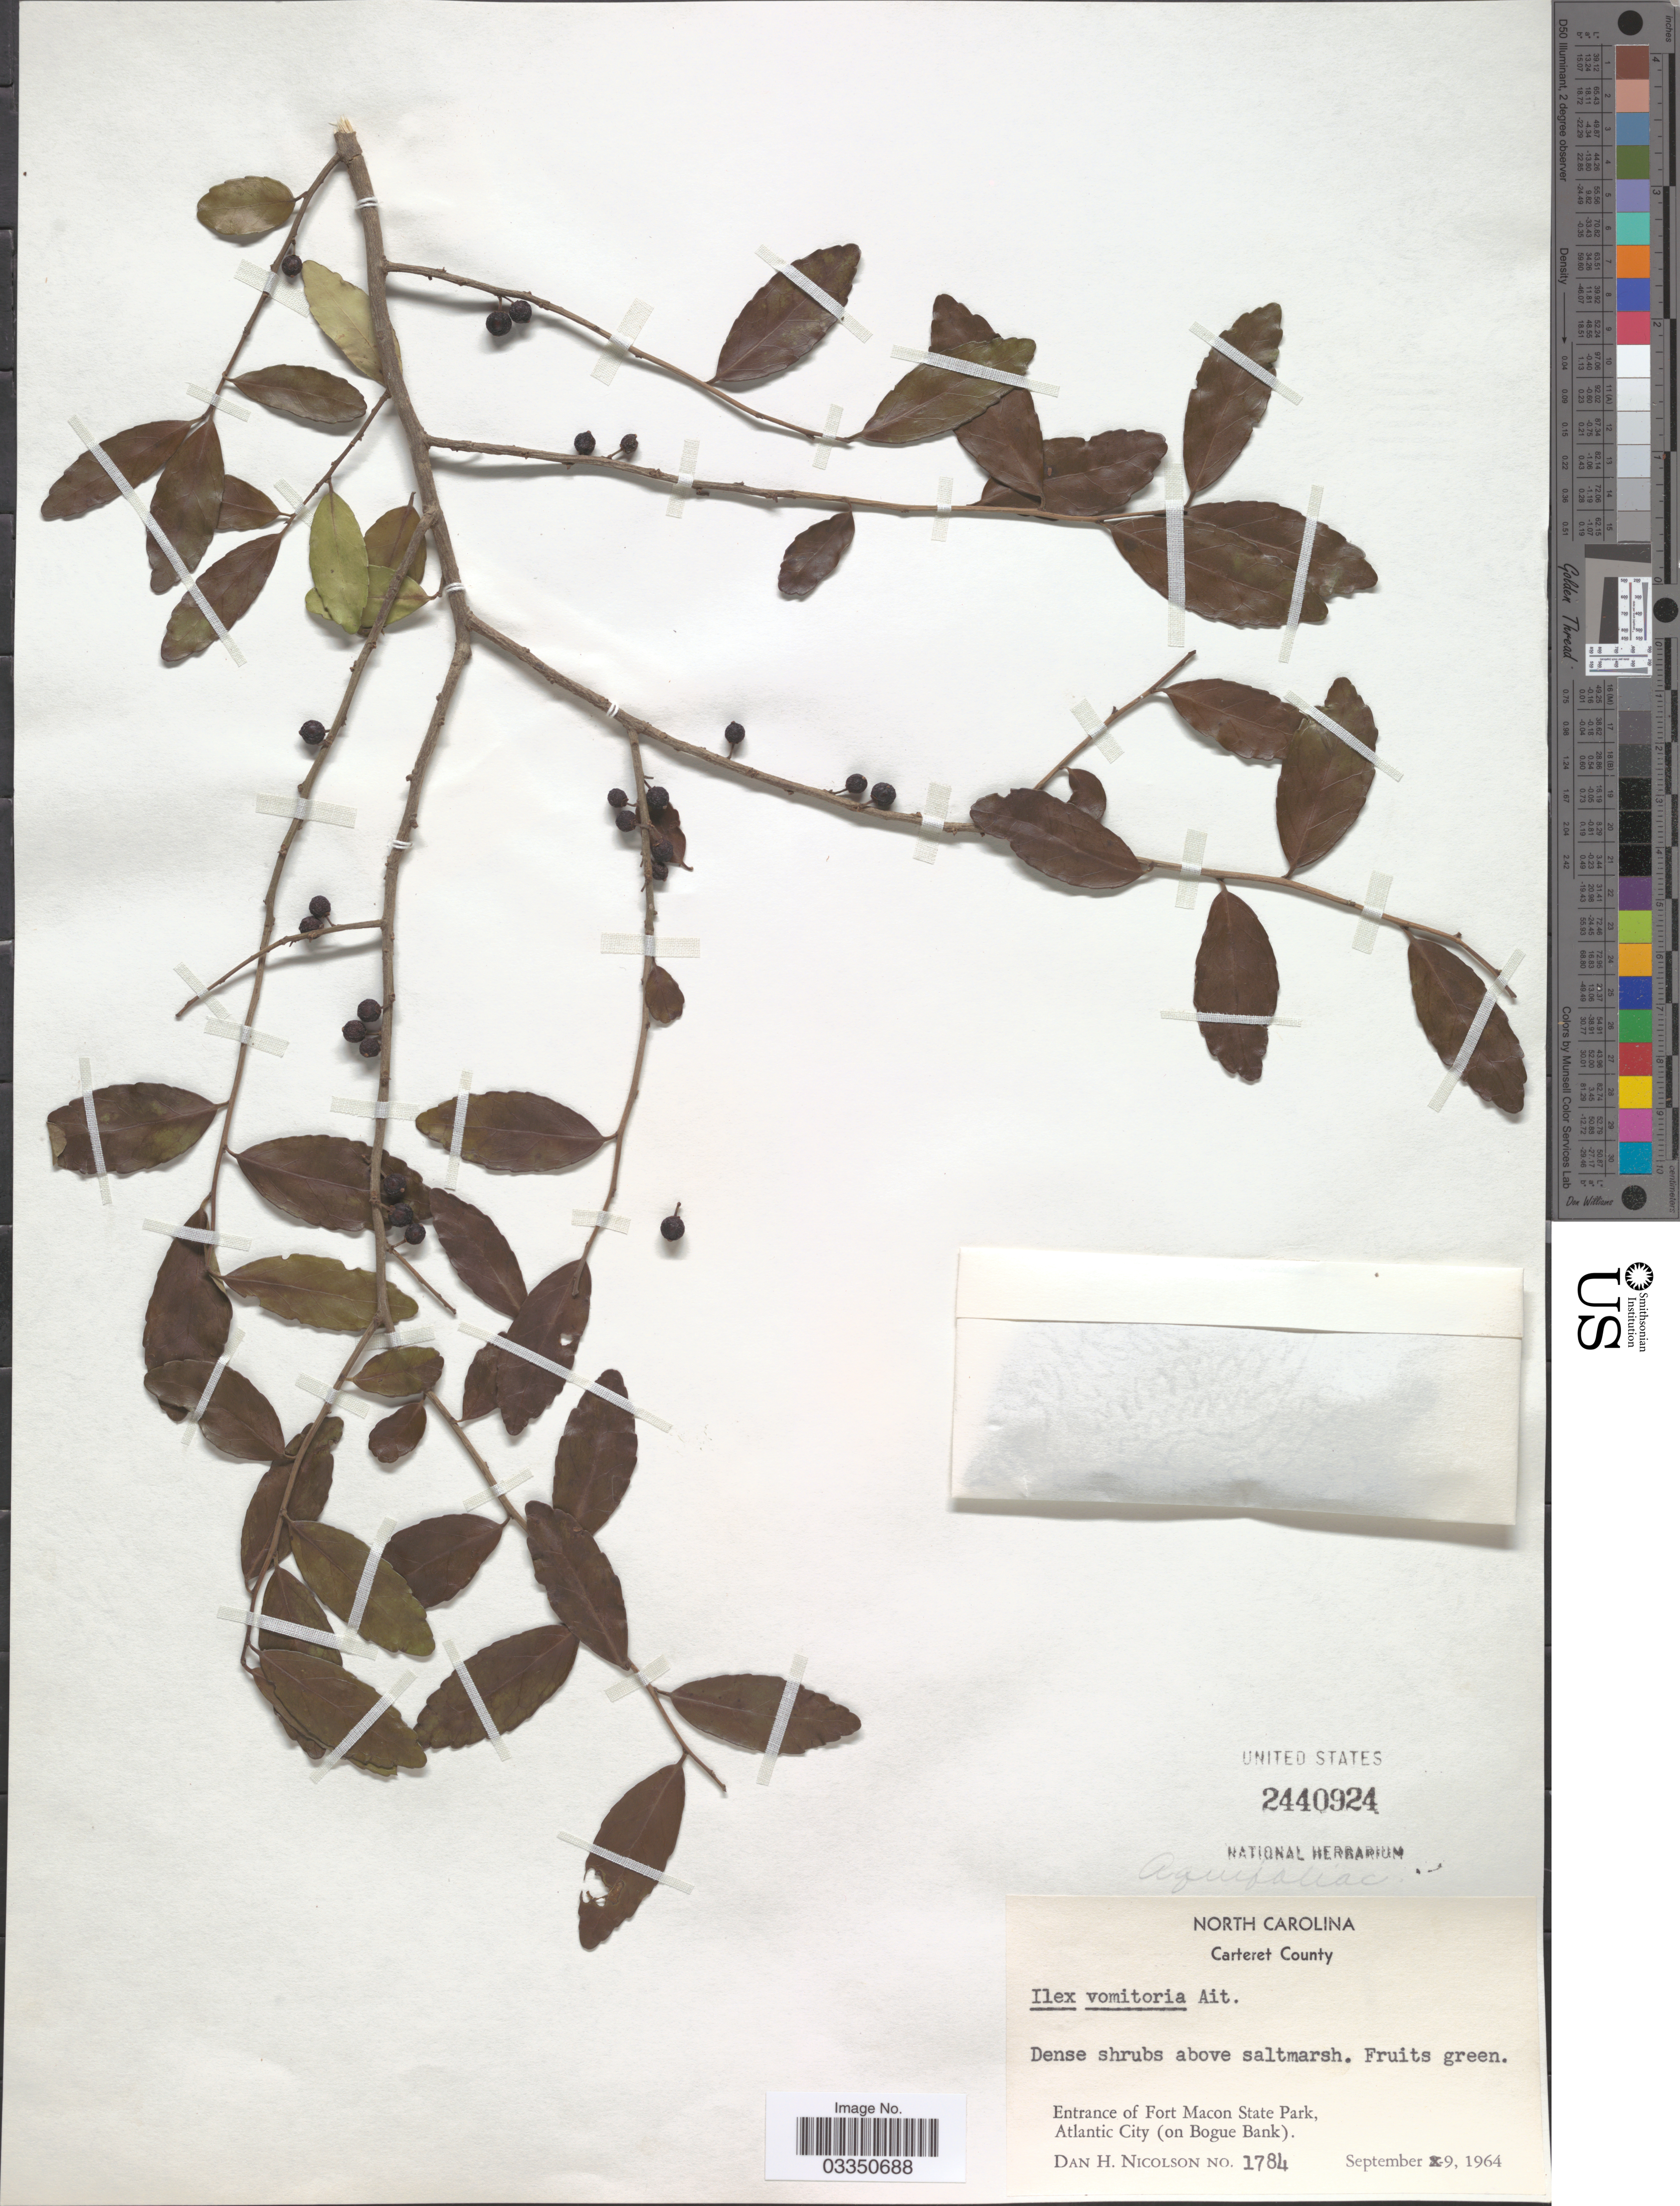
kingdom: Plantae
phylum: Tracheophyta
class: Magnoliopsida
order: Aquifoliales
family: Aquifoliaceae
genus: Ilex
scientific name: Ilex vomitoria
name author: Aiton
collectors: D. H. Nicolson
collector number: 1784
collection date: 1964-09-09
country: United States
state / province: North Carolina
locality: Carteret County. Entrance of Fort Macon State Park, Atlantic City ( on Bogue Bank).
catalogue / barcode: US 2440924